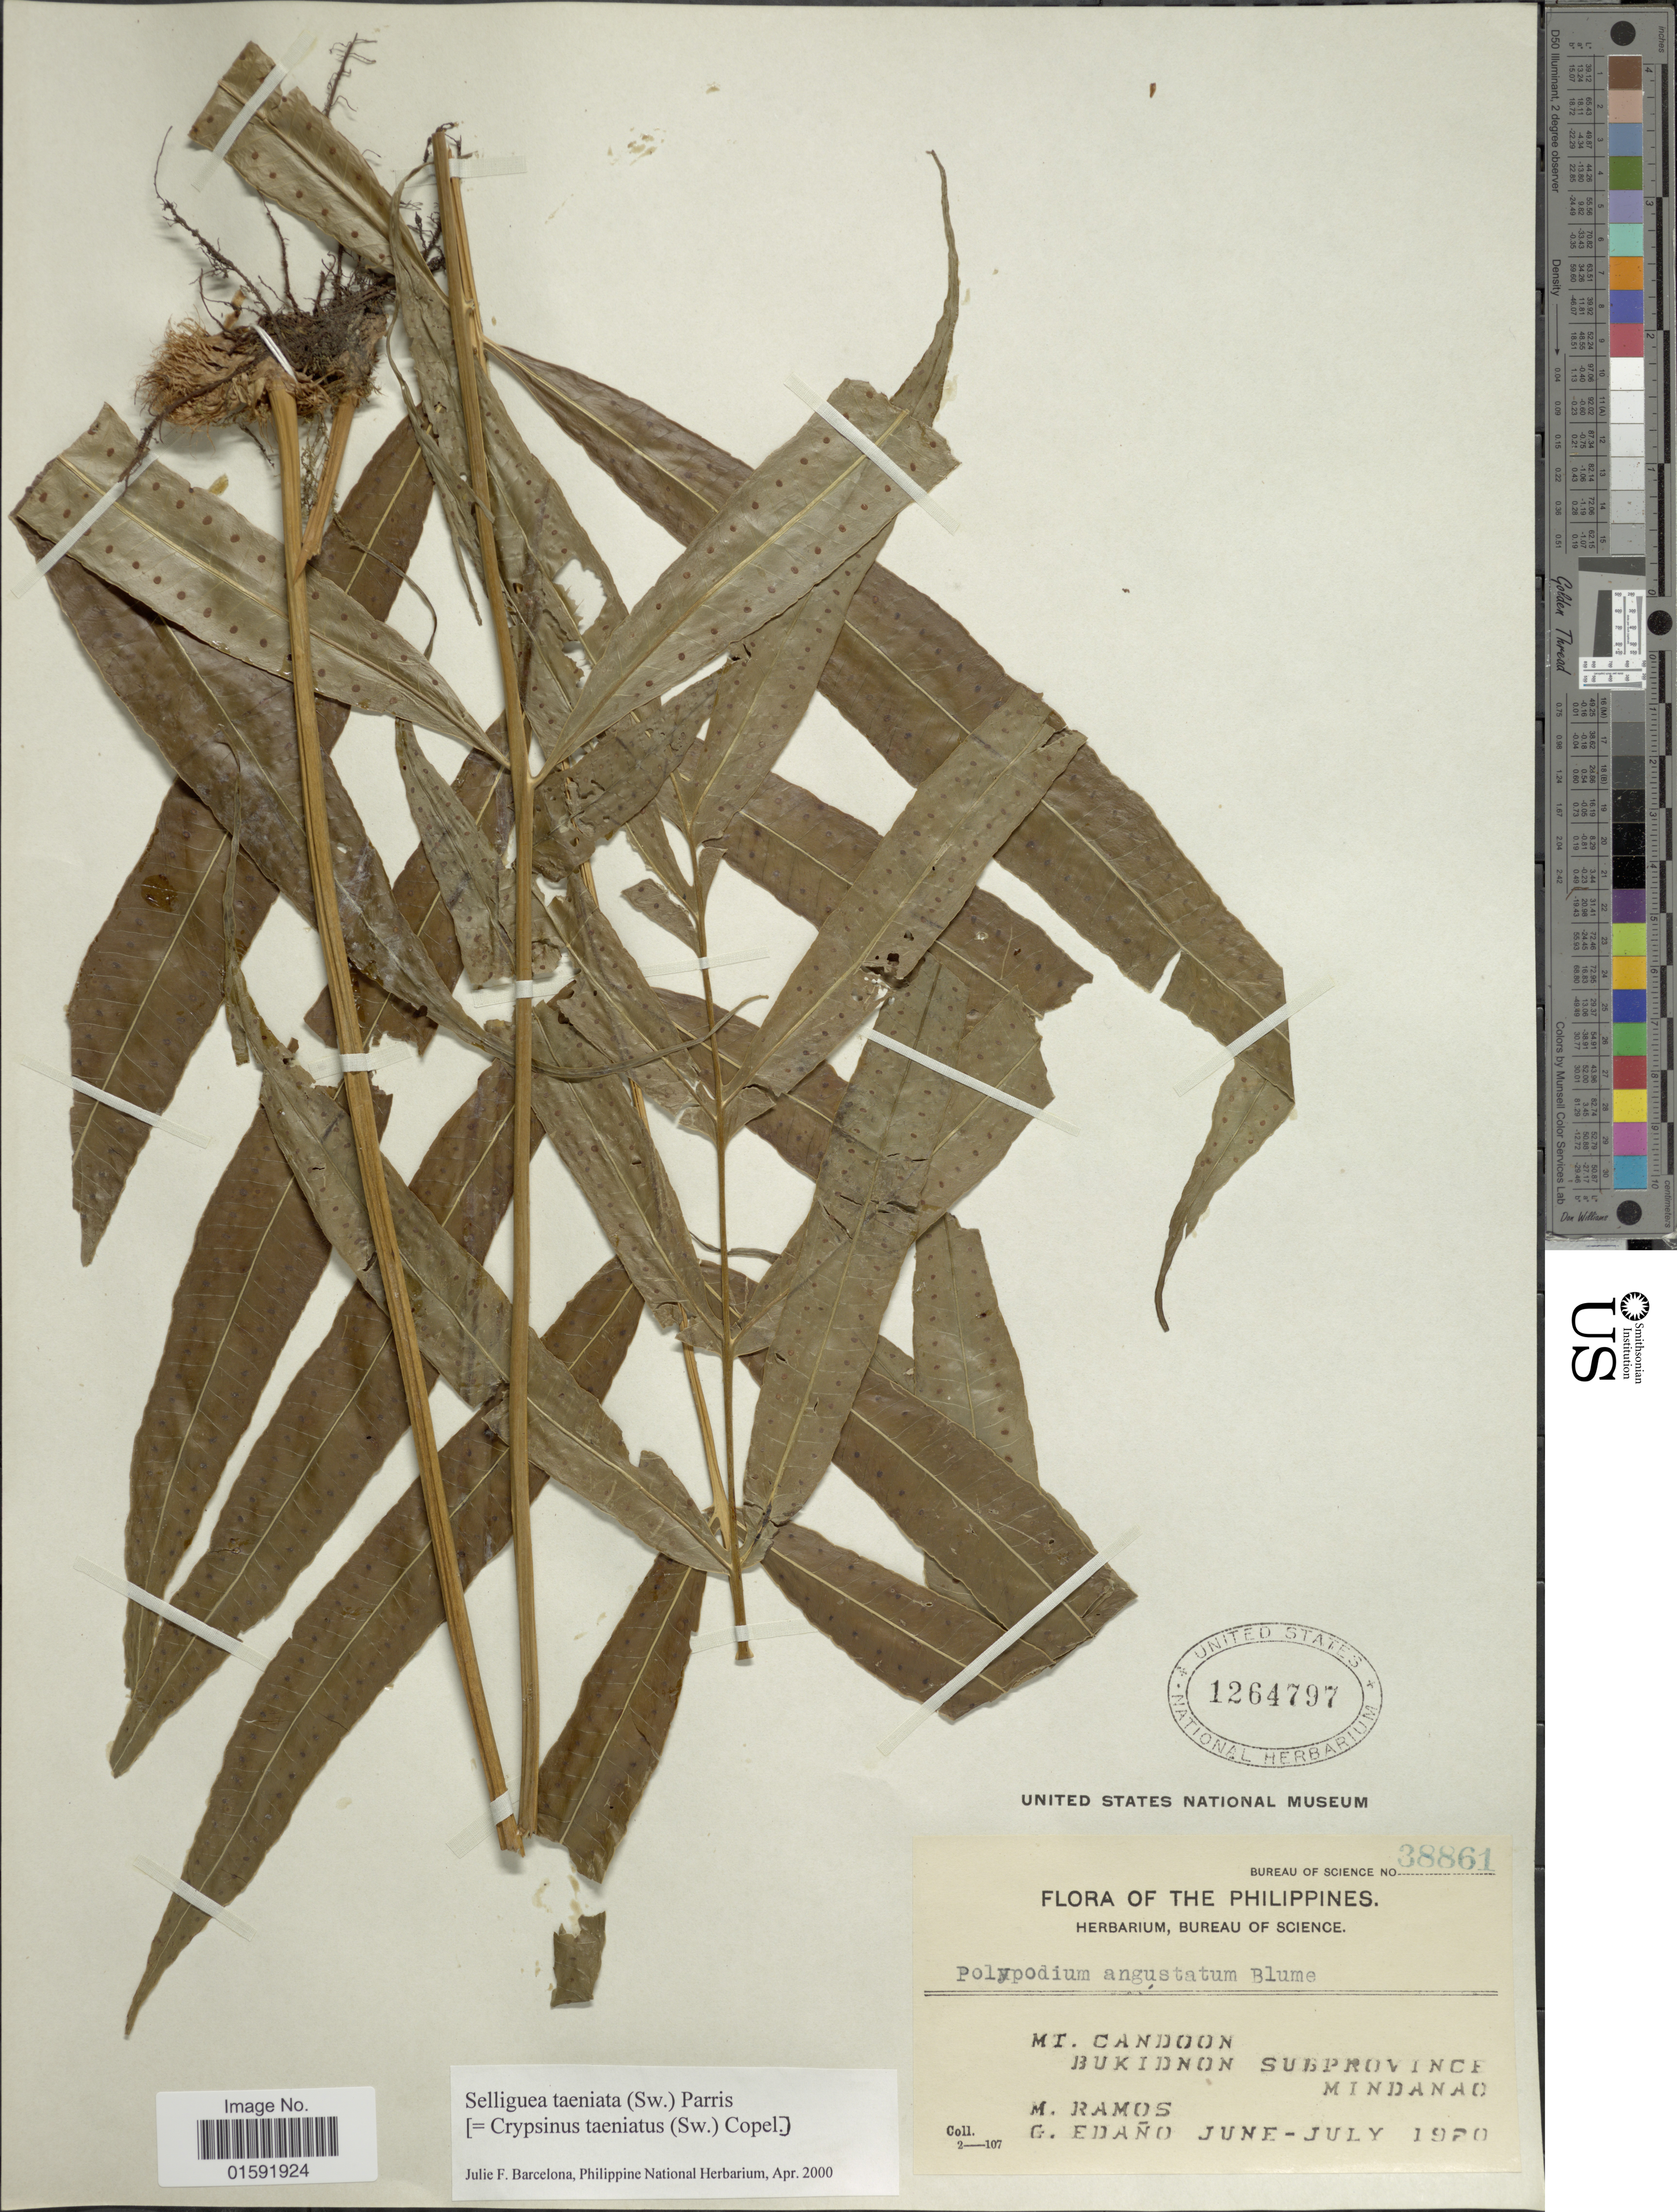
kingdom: Plantae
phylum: Tracheophyta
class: Polypodiopsida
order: Polypodiales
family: Polypodiaceae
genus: Selliguea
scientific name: Selliguea taeniata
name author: Parris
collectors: M. Ramos & G. Edaño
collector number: Bureau of Science 38861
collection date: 1920-06/1920-07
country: Philippines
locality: Mt. Candoon, Bukidnon Subprovince, Mindanao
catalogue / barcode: US 1264797